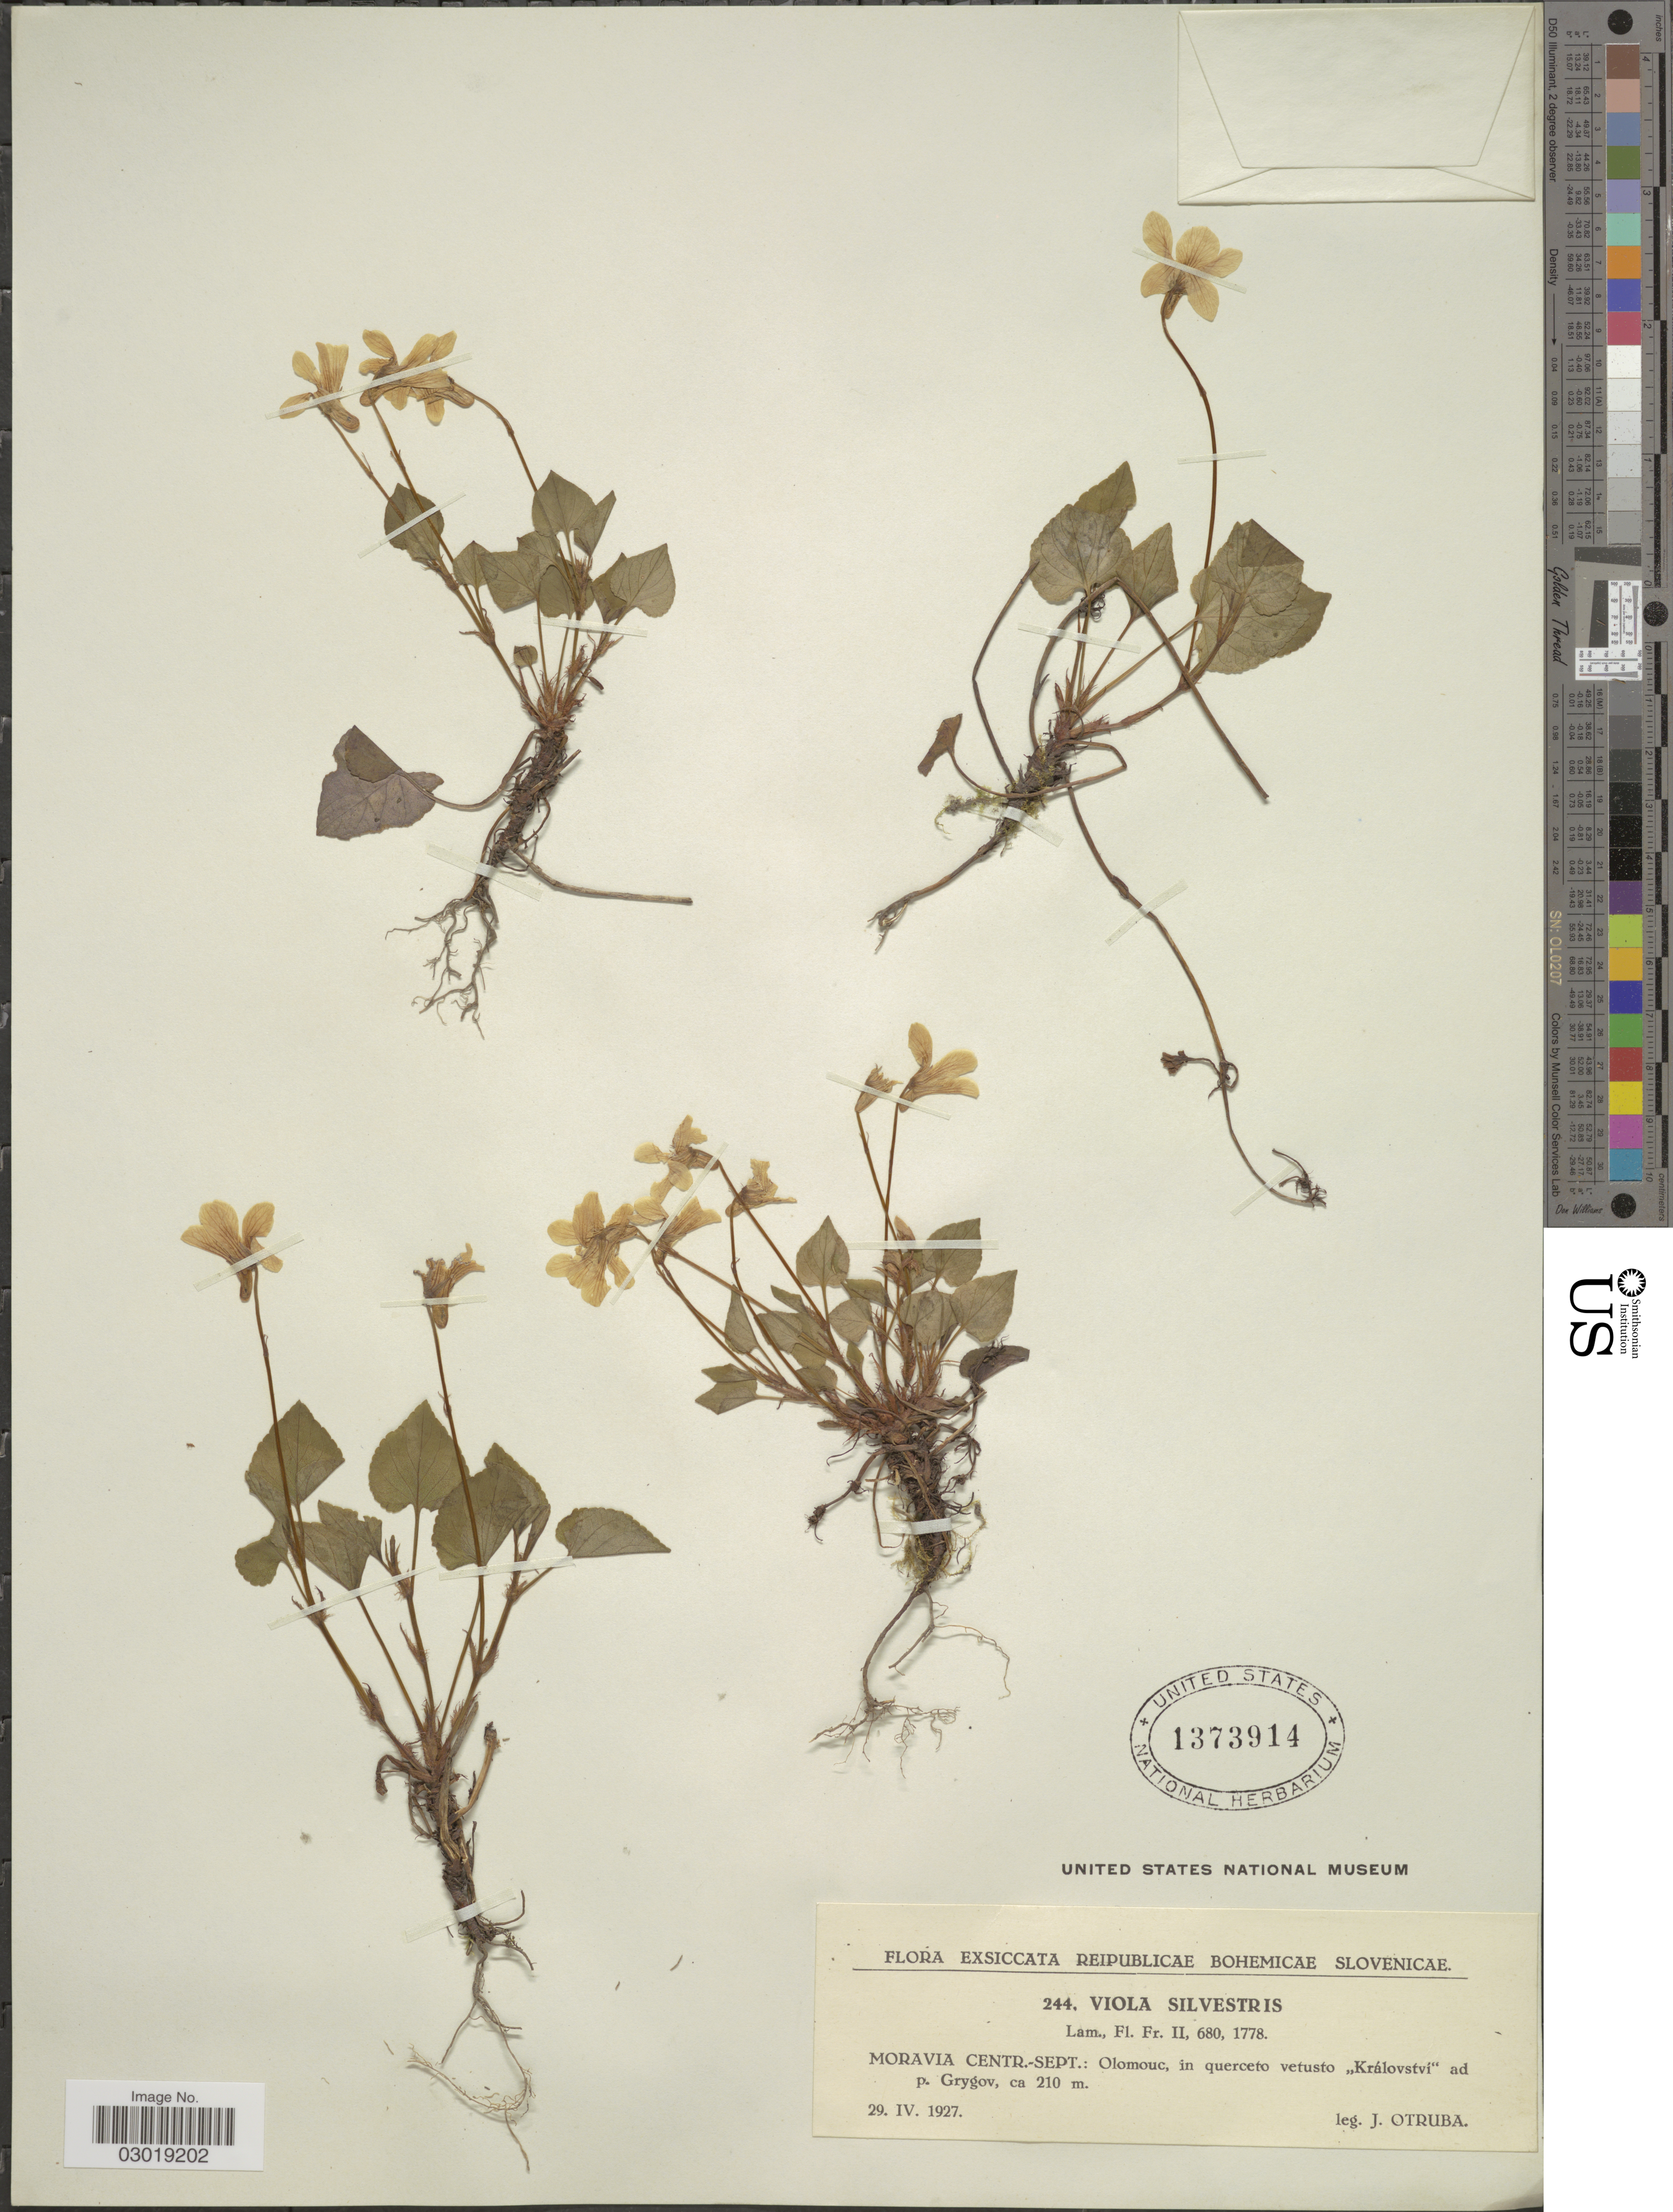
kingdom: Plantae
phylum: Tracheophyta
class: Magnoliopsida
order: Malpighiales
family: Violaceae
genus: Viola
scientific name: Viola sylvestris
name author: Lam.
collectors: J. Otruba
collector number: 244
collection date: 1927-04-29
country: Czechia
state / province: Olomouc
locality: Moravia Centr.-Sept.: Olomouc, in querceto vetusto "Královstvi" ad p. Grygov.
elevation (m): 210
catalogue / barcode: US 1373914